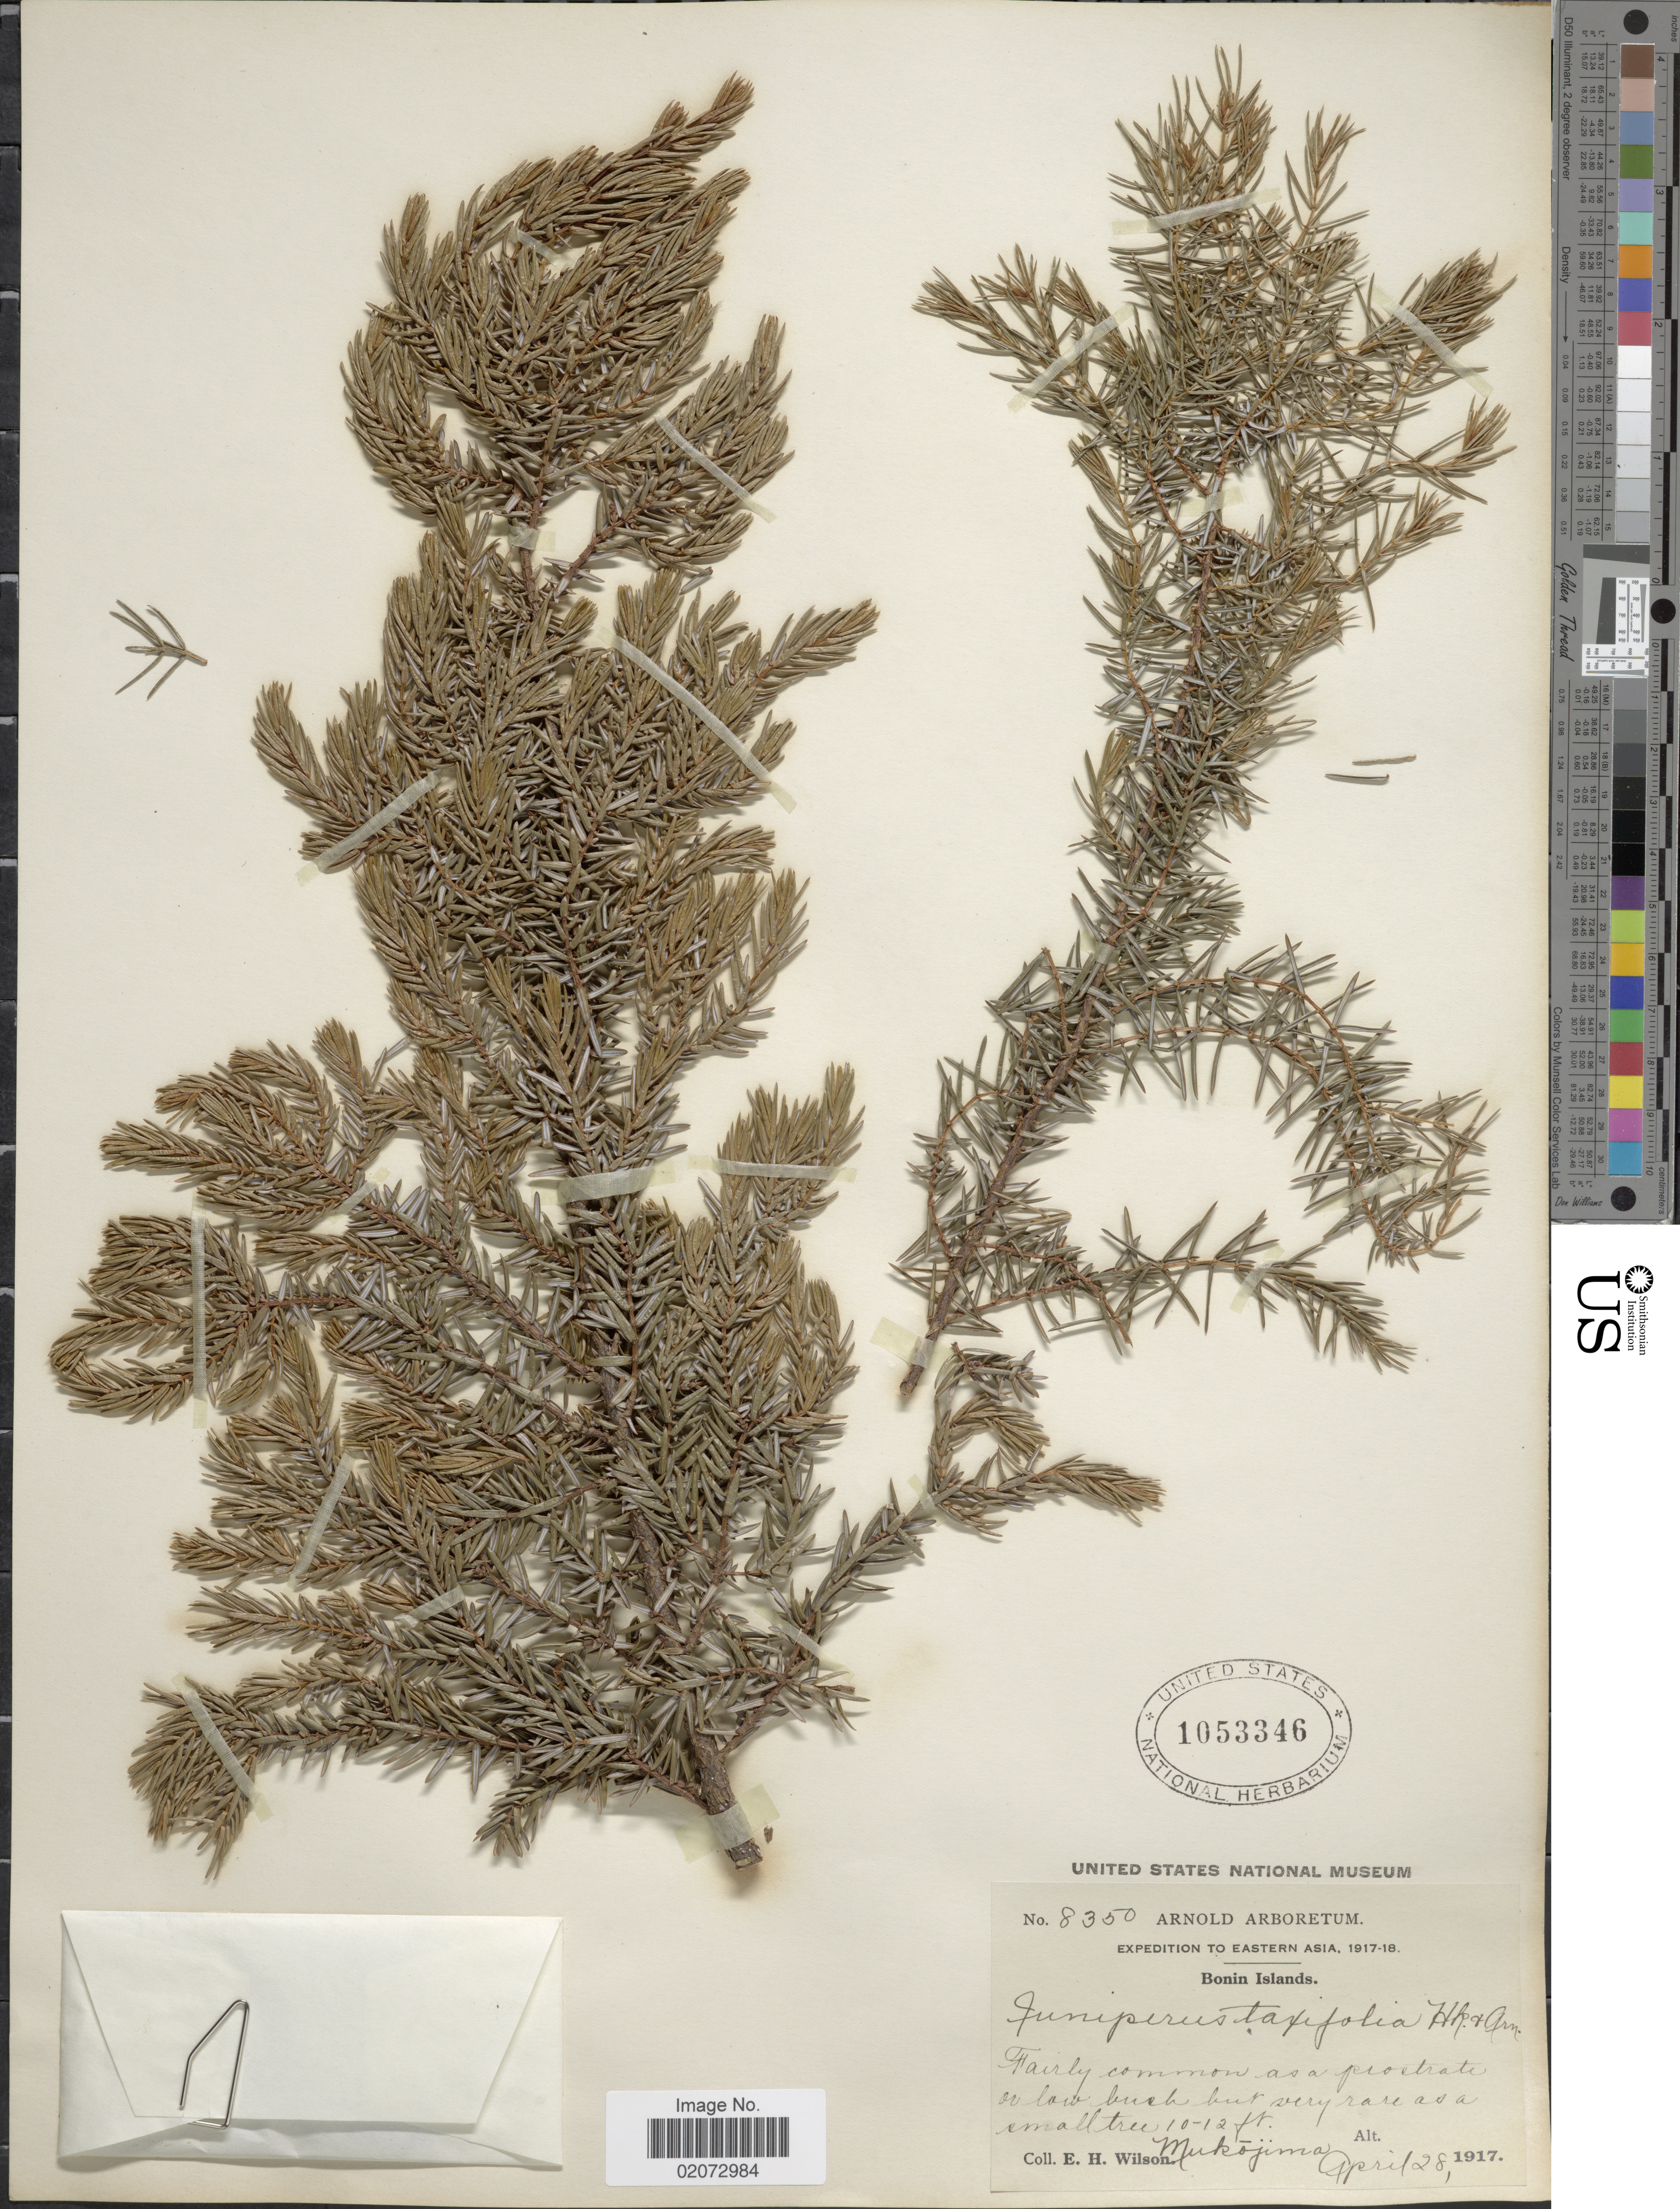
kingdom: Plantae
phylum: Tracheophyta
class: Pinopsida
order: Pinales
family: Cupressaceae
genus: Juniperus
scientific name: Juniperus taxifolia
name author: Hook. & Arn.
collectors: E. Wilson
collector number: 8350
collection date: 1917-04-28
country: Japan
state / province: Tokyo, Federal City of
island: Bonin Islands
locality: Eastern Asia. Bonin Islands. Mukojima.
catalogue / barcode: US 1053346